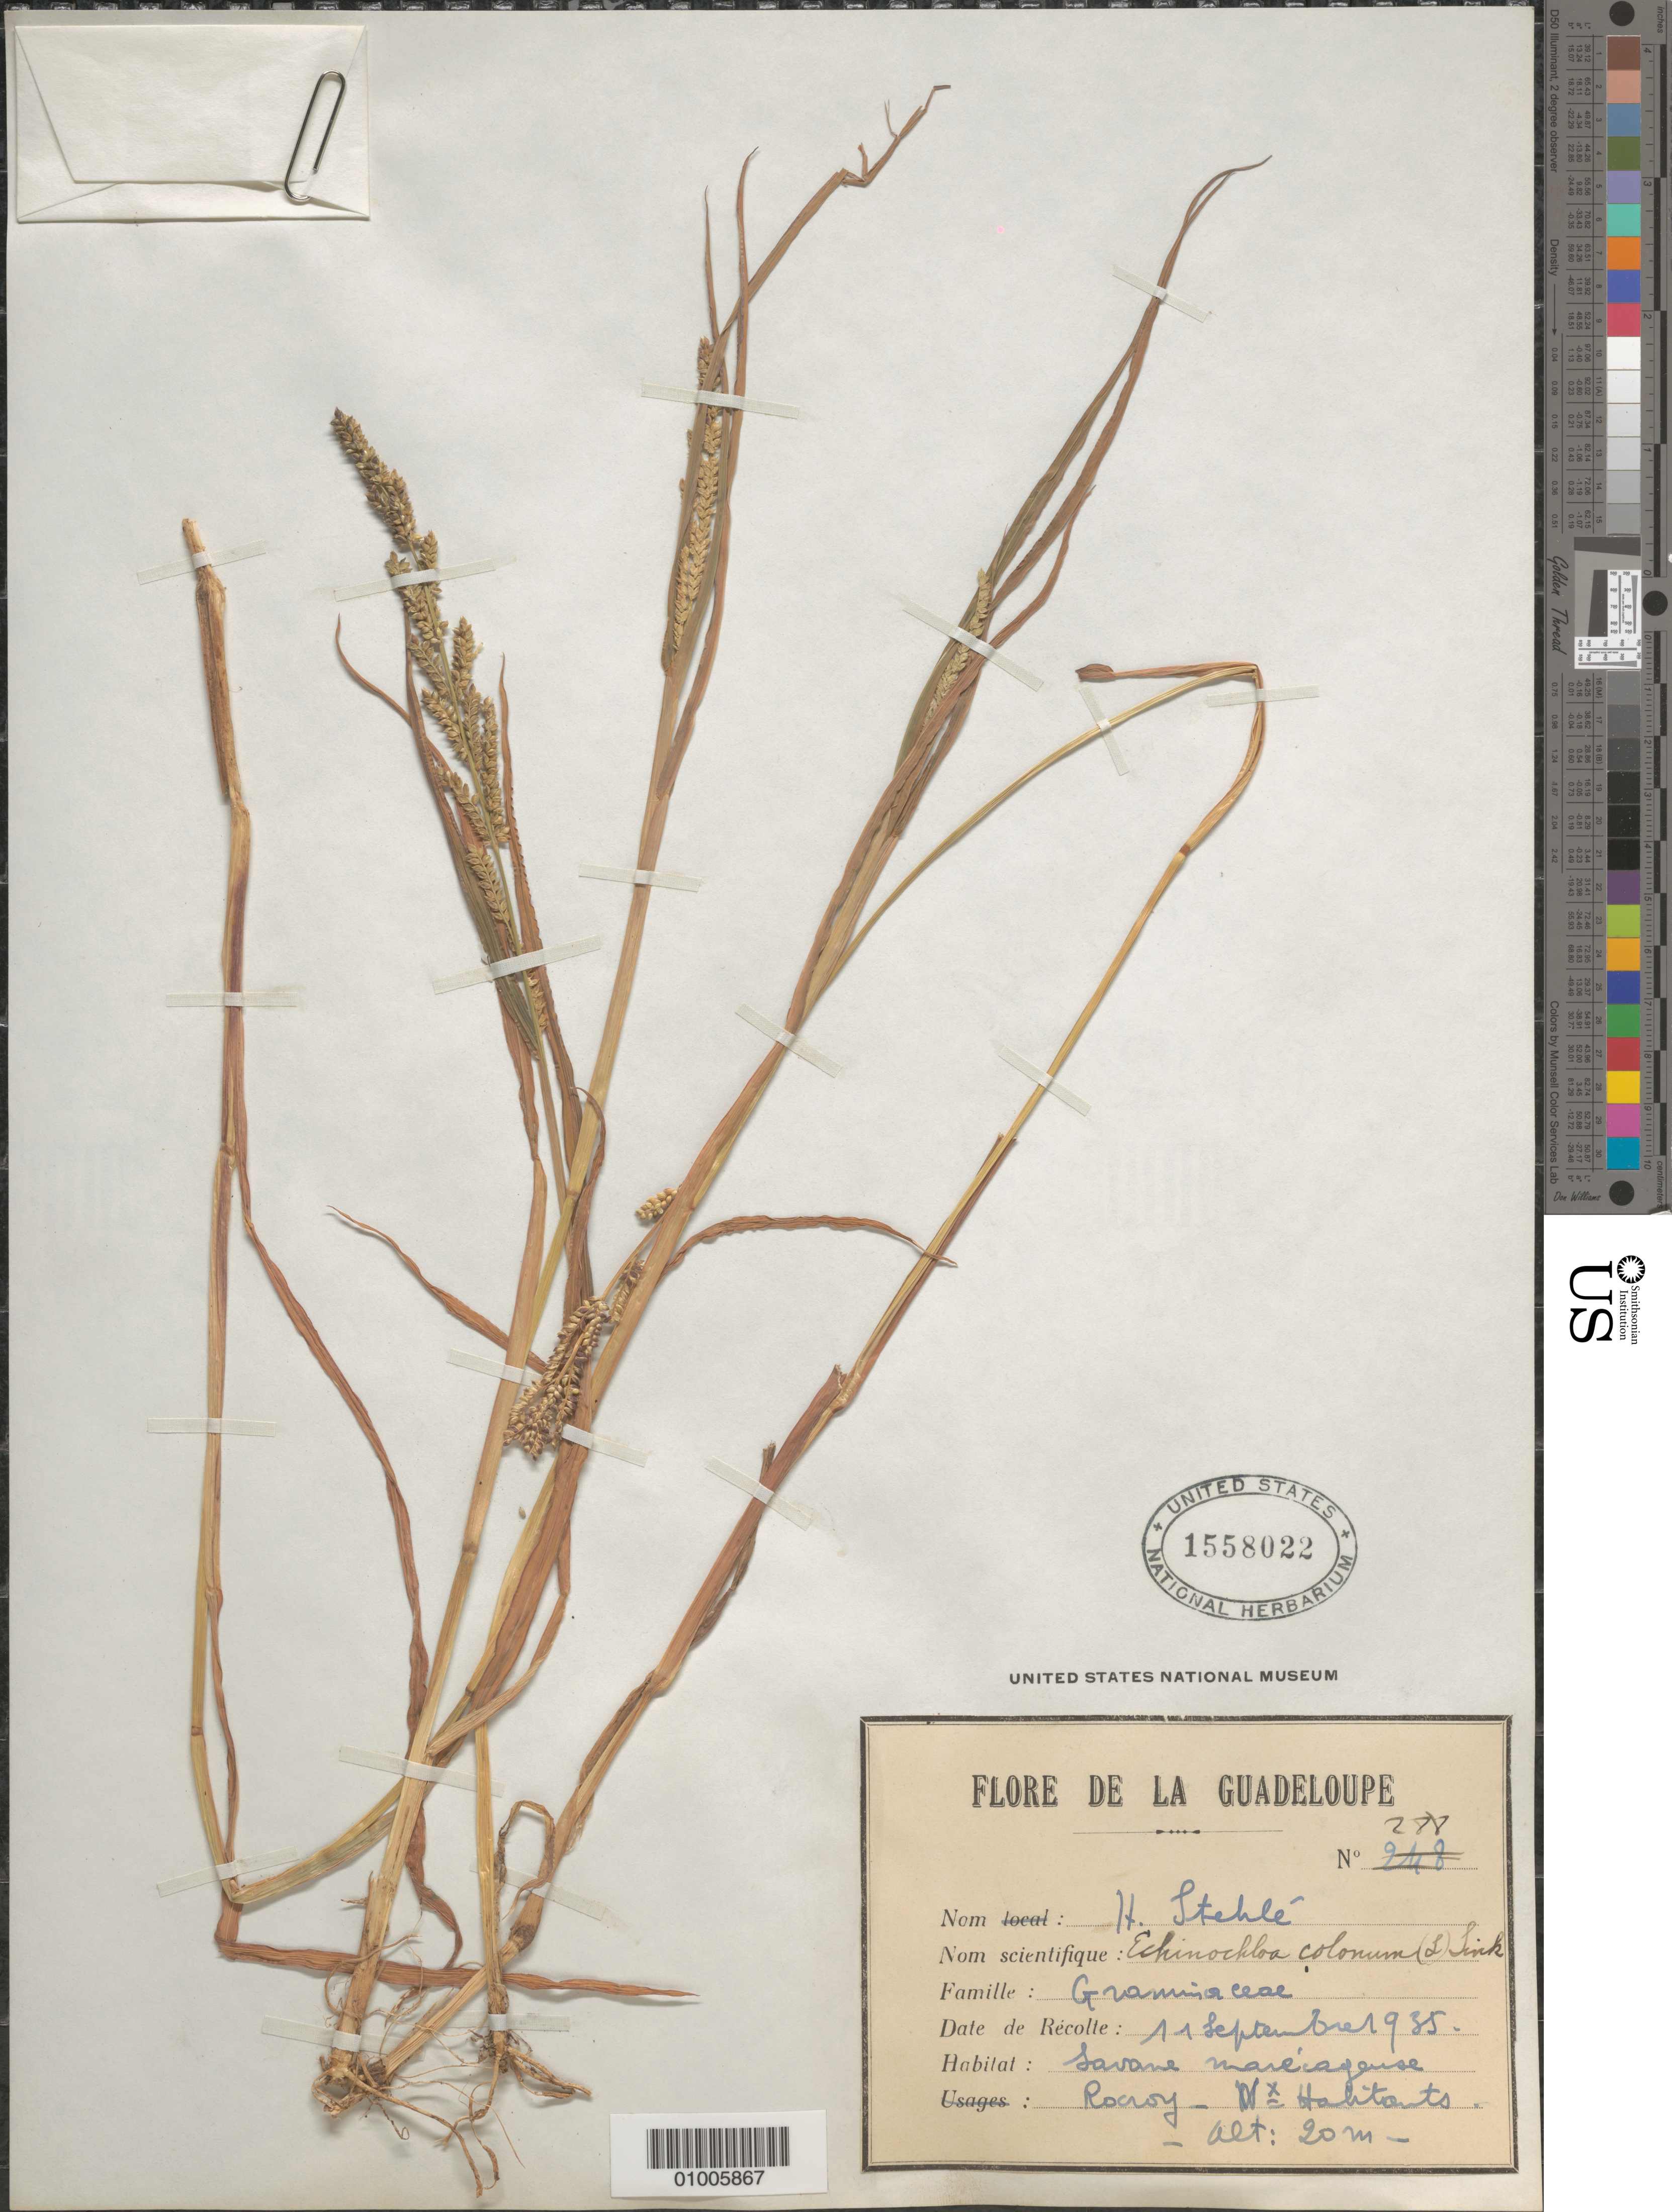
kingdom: Plantae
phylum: Tracheophyta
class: Liliopsida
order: Poales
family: Poaceae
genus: Echinochloa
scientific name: Echinochloa colona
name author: (L.) Link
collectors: H. Stehlé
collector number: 288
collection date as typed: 11 Sep 1935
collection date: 1935-09-11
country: Guadeloupe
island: Basse Terre [Guadeloupe]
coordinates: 0 N, 0 E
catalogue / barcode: US 1558022